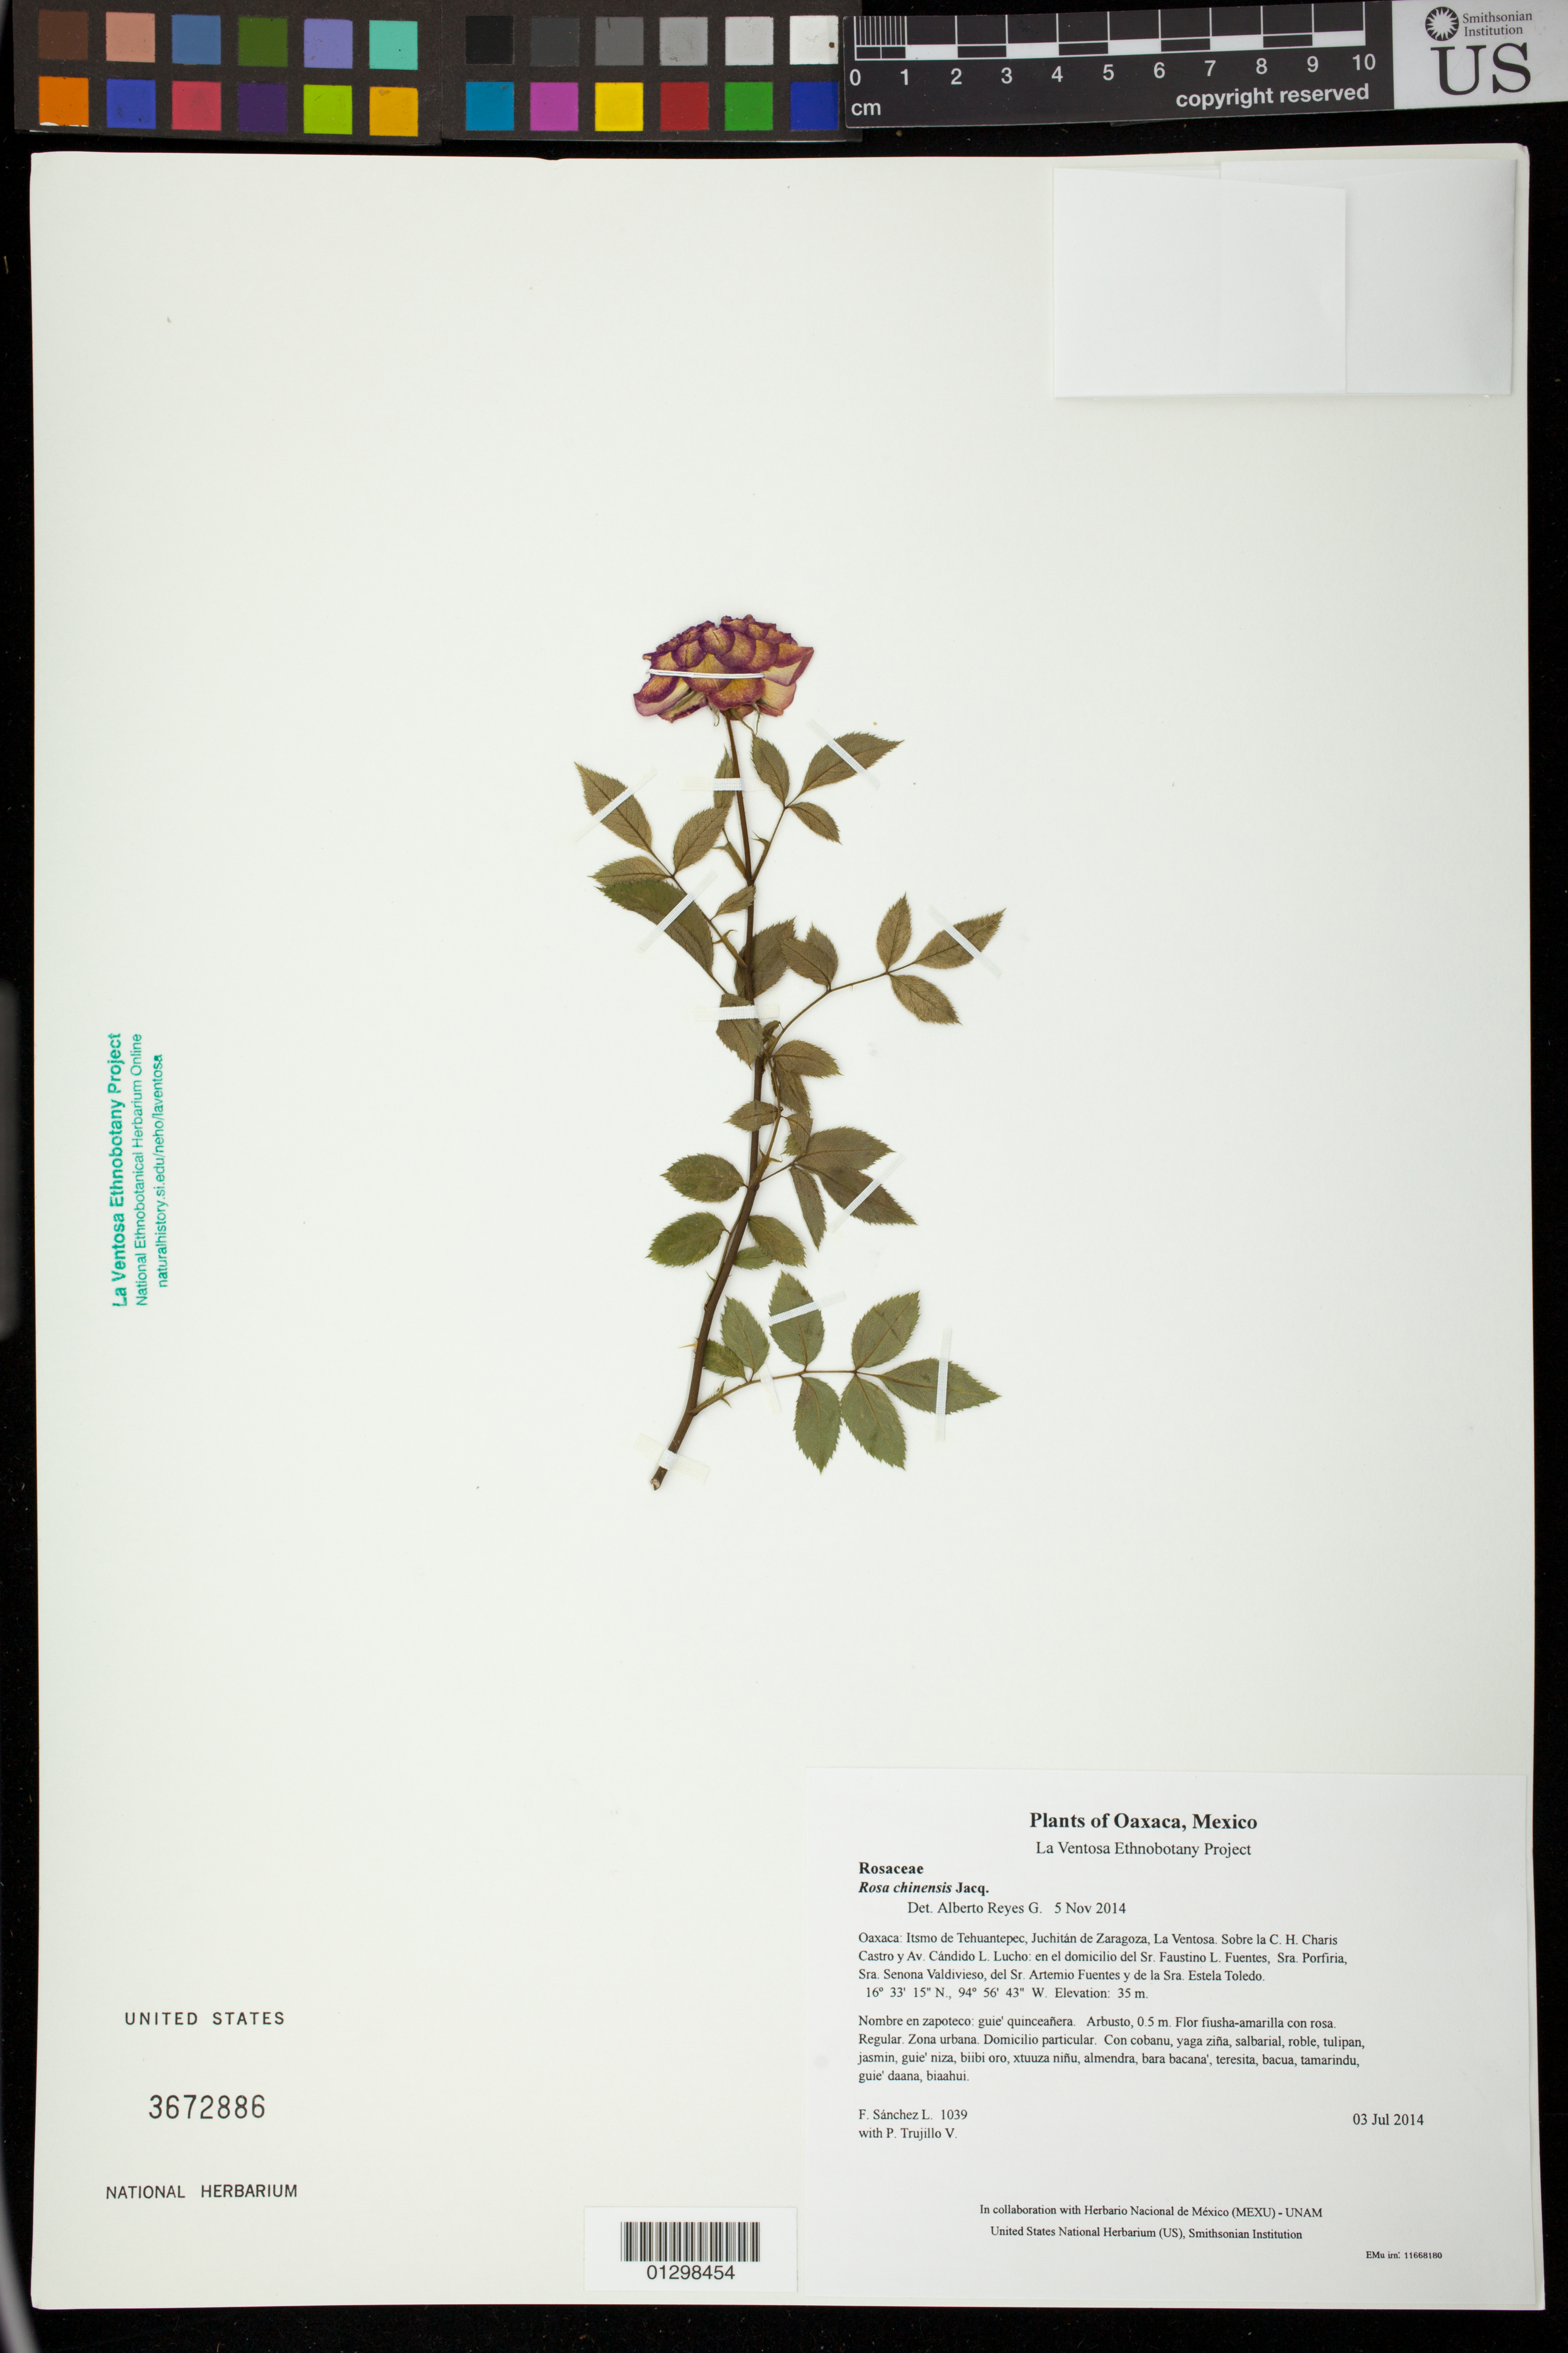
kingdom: Plantae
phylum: Tracheophyta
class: Magnoliopsida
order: Rosales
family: Rosaceae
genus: Rosa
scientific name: Rosa chinensis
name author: Jacq.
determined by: Reyes García, A.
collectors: F. Sánchez L. & P. Trujillo V.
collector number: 1039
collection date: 2014-07-03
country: Mexico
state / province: Oaxaca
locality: Itsmo de Tehuantepec, Juchitán de Zaragoza, La Ventosa. Sobre la C. H. Charis Castro y Av. Cándido L. Lucho: en el domicilio del Sr. Faustino L. Fuentes, Sra. Porfiria, Sra. Senona Valdivieso, del Sr. Artemio Fuentes y de la Sra. Estela Toledo.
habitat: Zona urbana. Domicilio particular.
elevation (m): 35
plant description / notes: JEBOT, MEXU, US; Yaga bandaga. 0.5 m. Guie' fiusha-naguchi ne rosa. Nuu.; quinceñera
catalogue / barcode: US 3672886